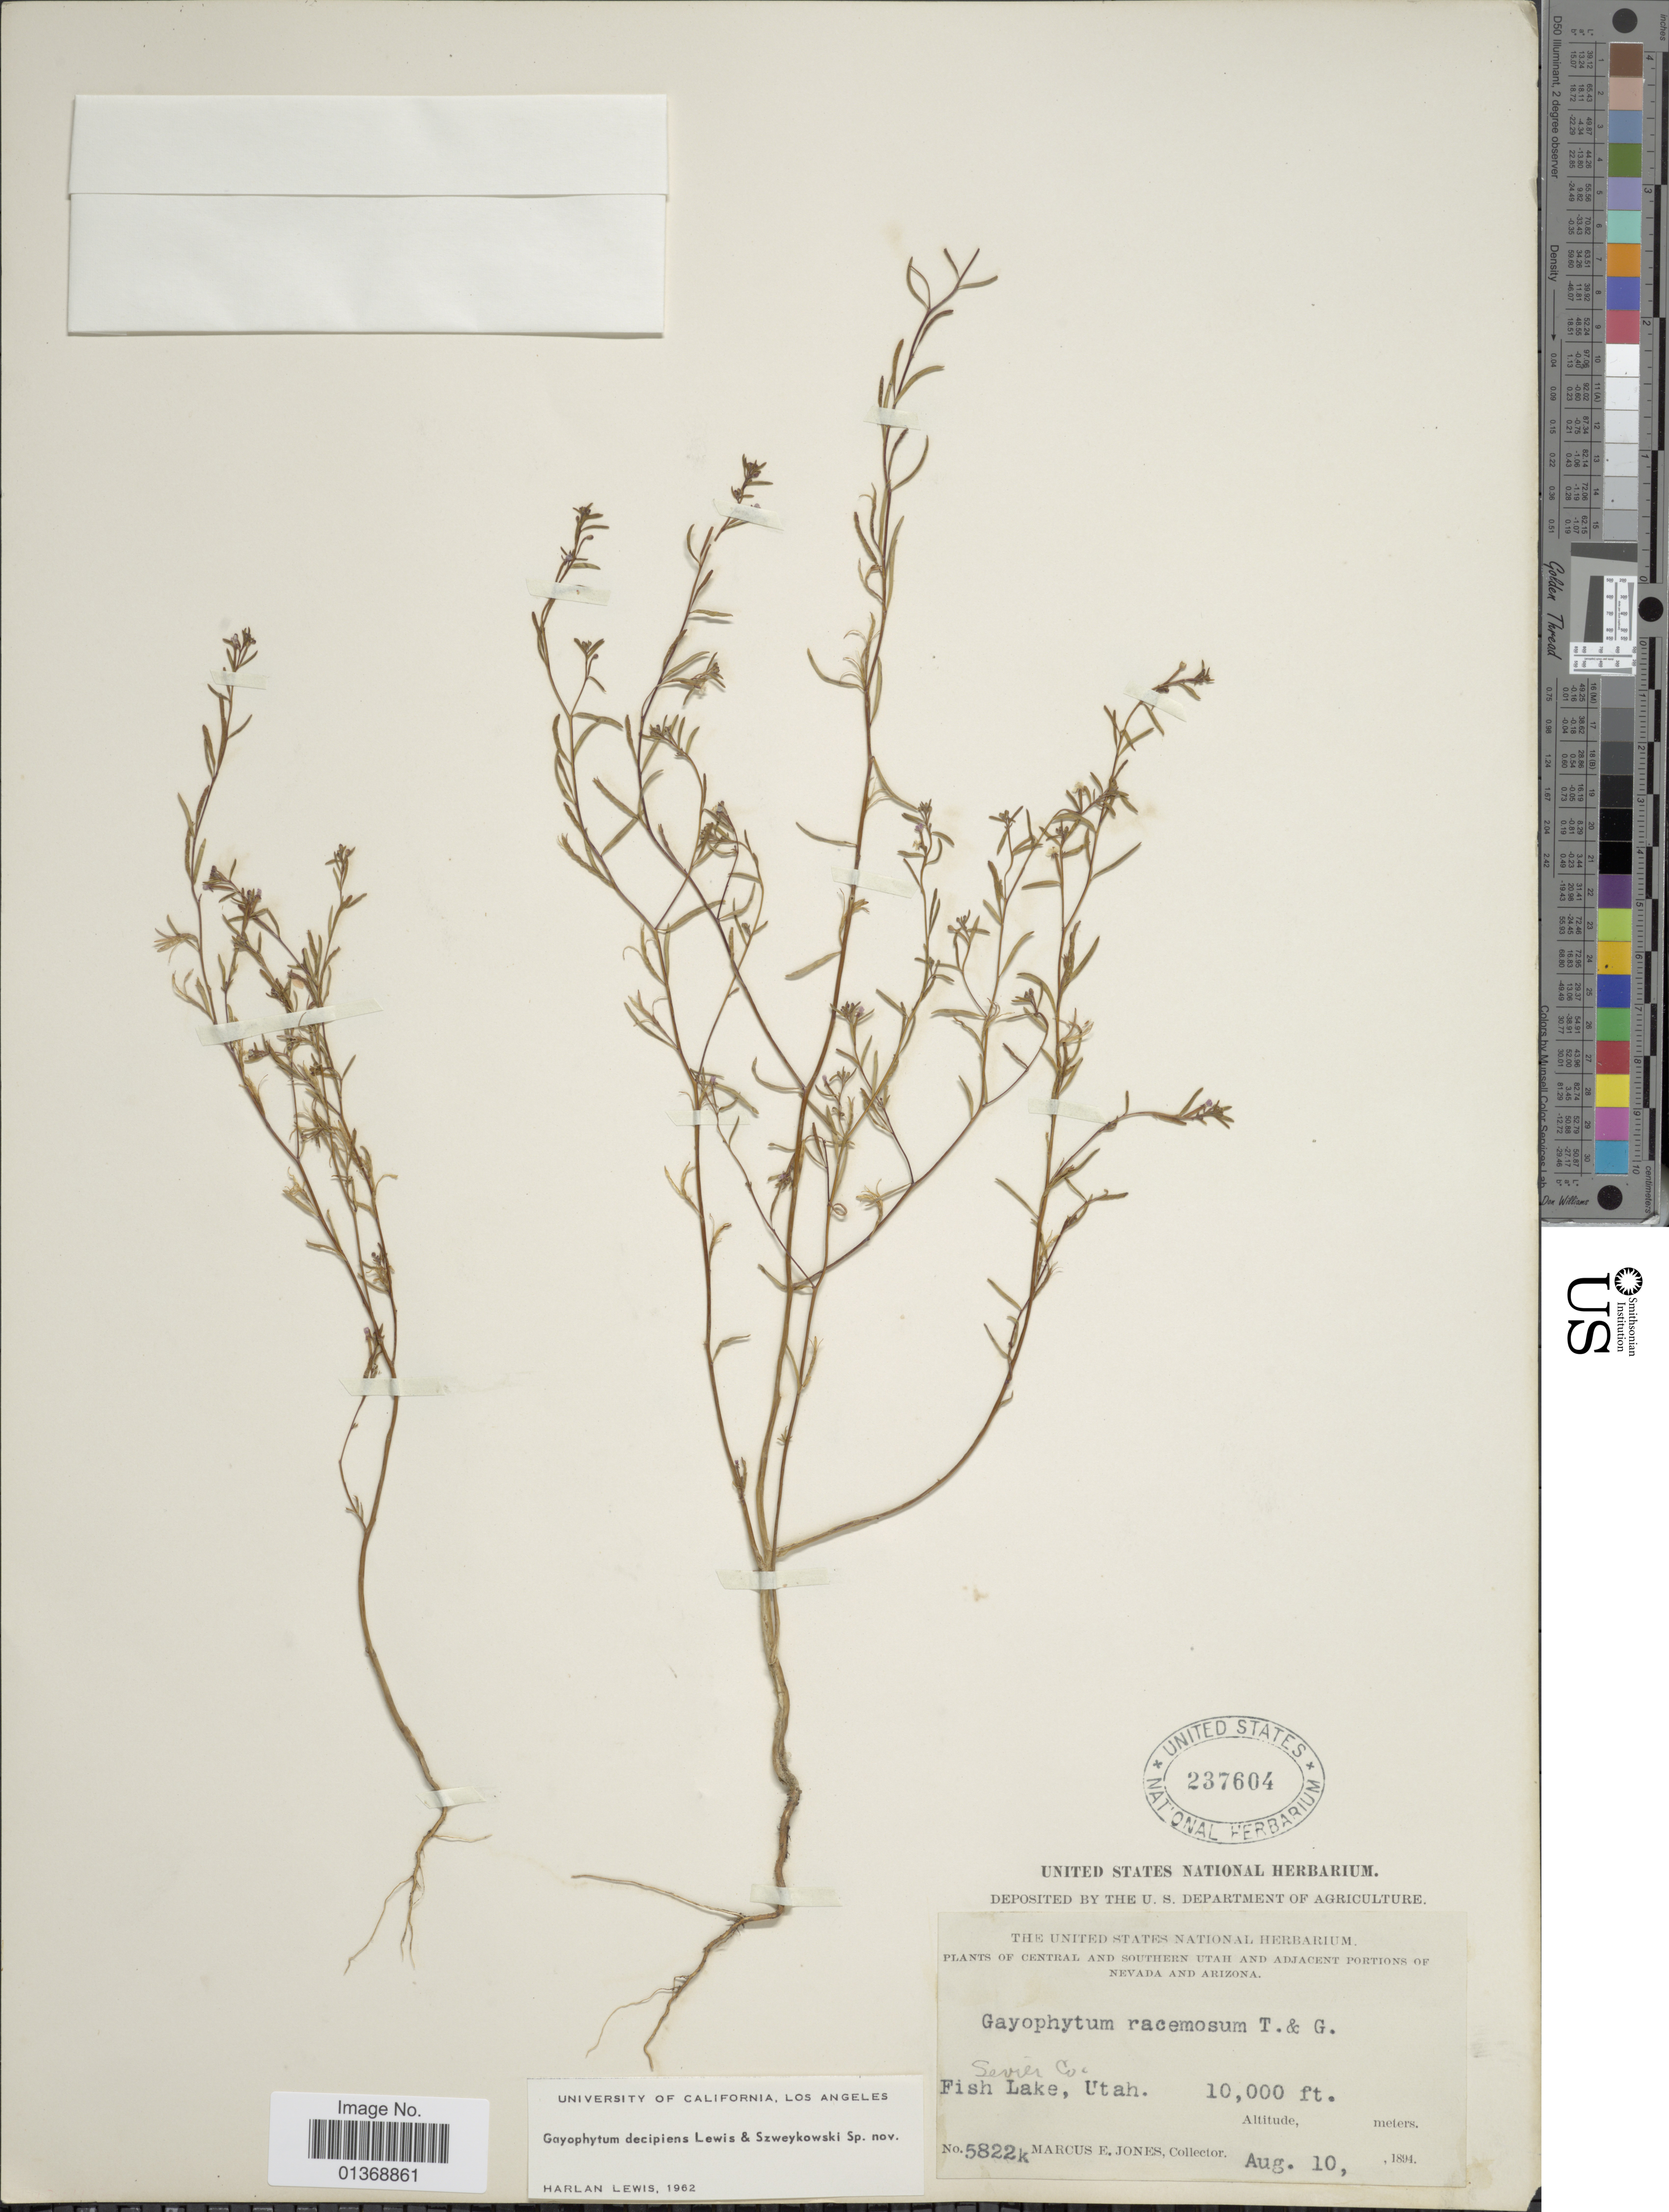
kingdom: Plantae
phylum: Tracheophyta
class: Magnoliopsida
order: Myrtales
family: Onagraceae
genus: Gayophytum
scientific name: Gayophytum decipiens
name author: F. H. Lewis & Szweyk.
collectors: M. E. Jones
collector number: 5822k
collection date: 1894-08-10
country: United States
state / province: Utah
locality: Central and Southern Utah and Adjacent Portions of Nevada and Arizona, Sevier Co., Fish Lake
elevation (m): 3048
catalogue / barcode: US 237604